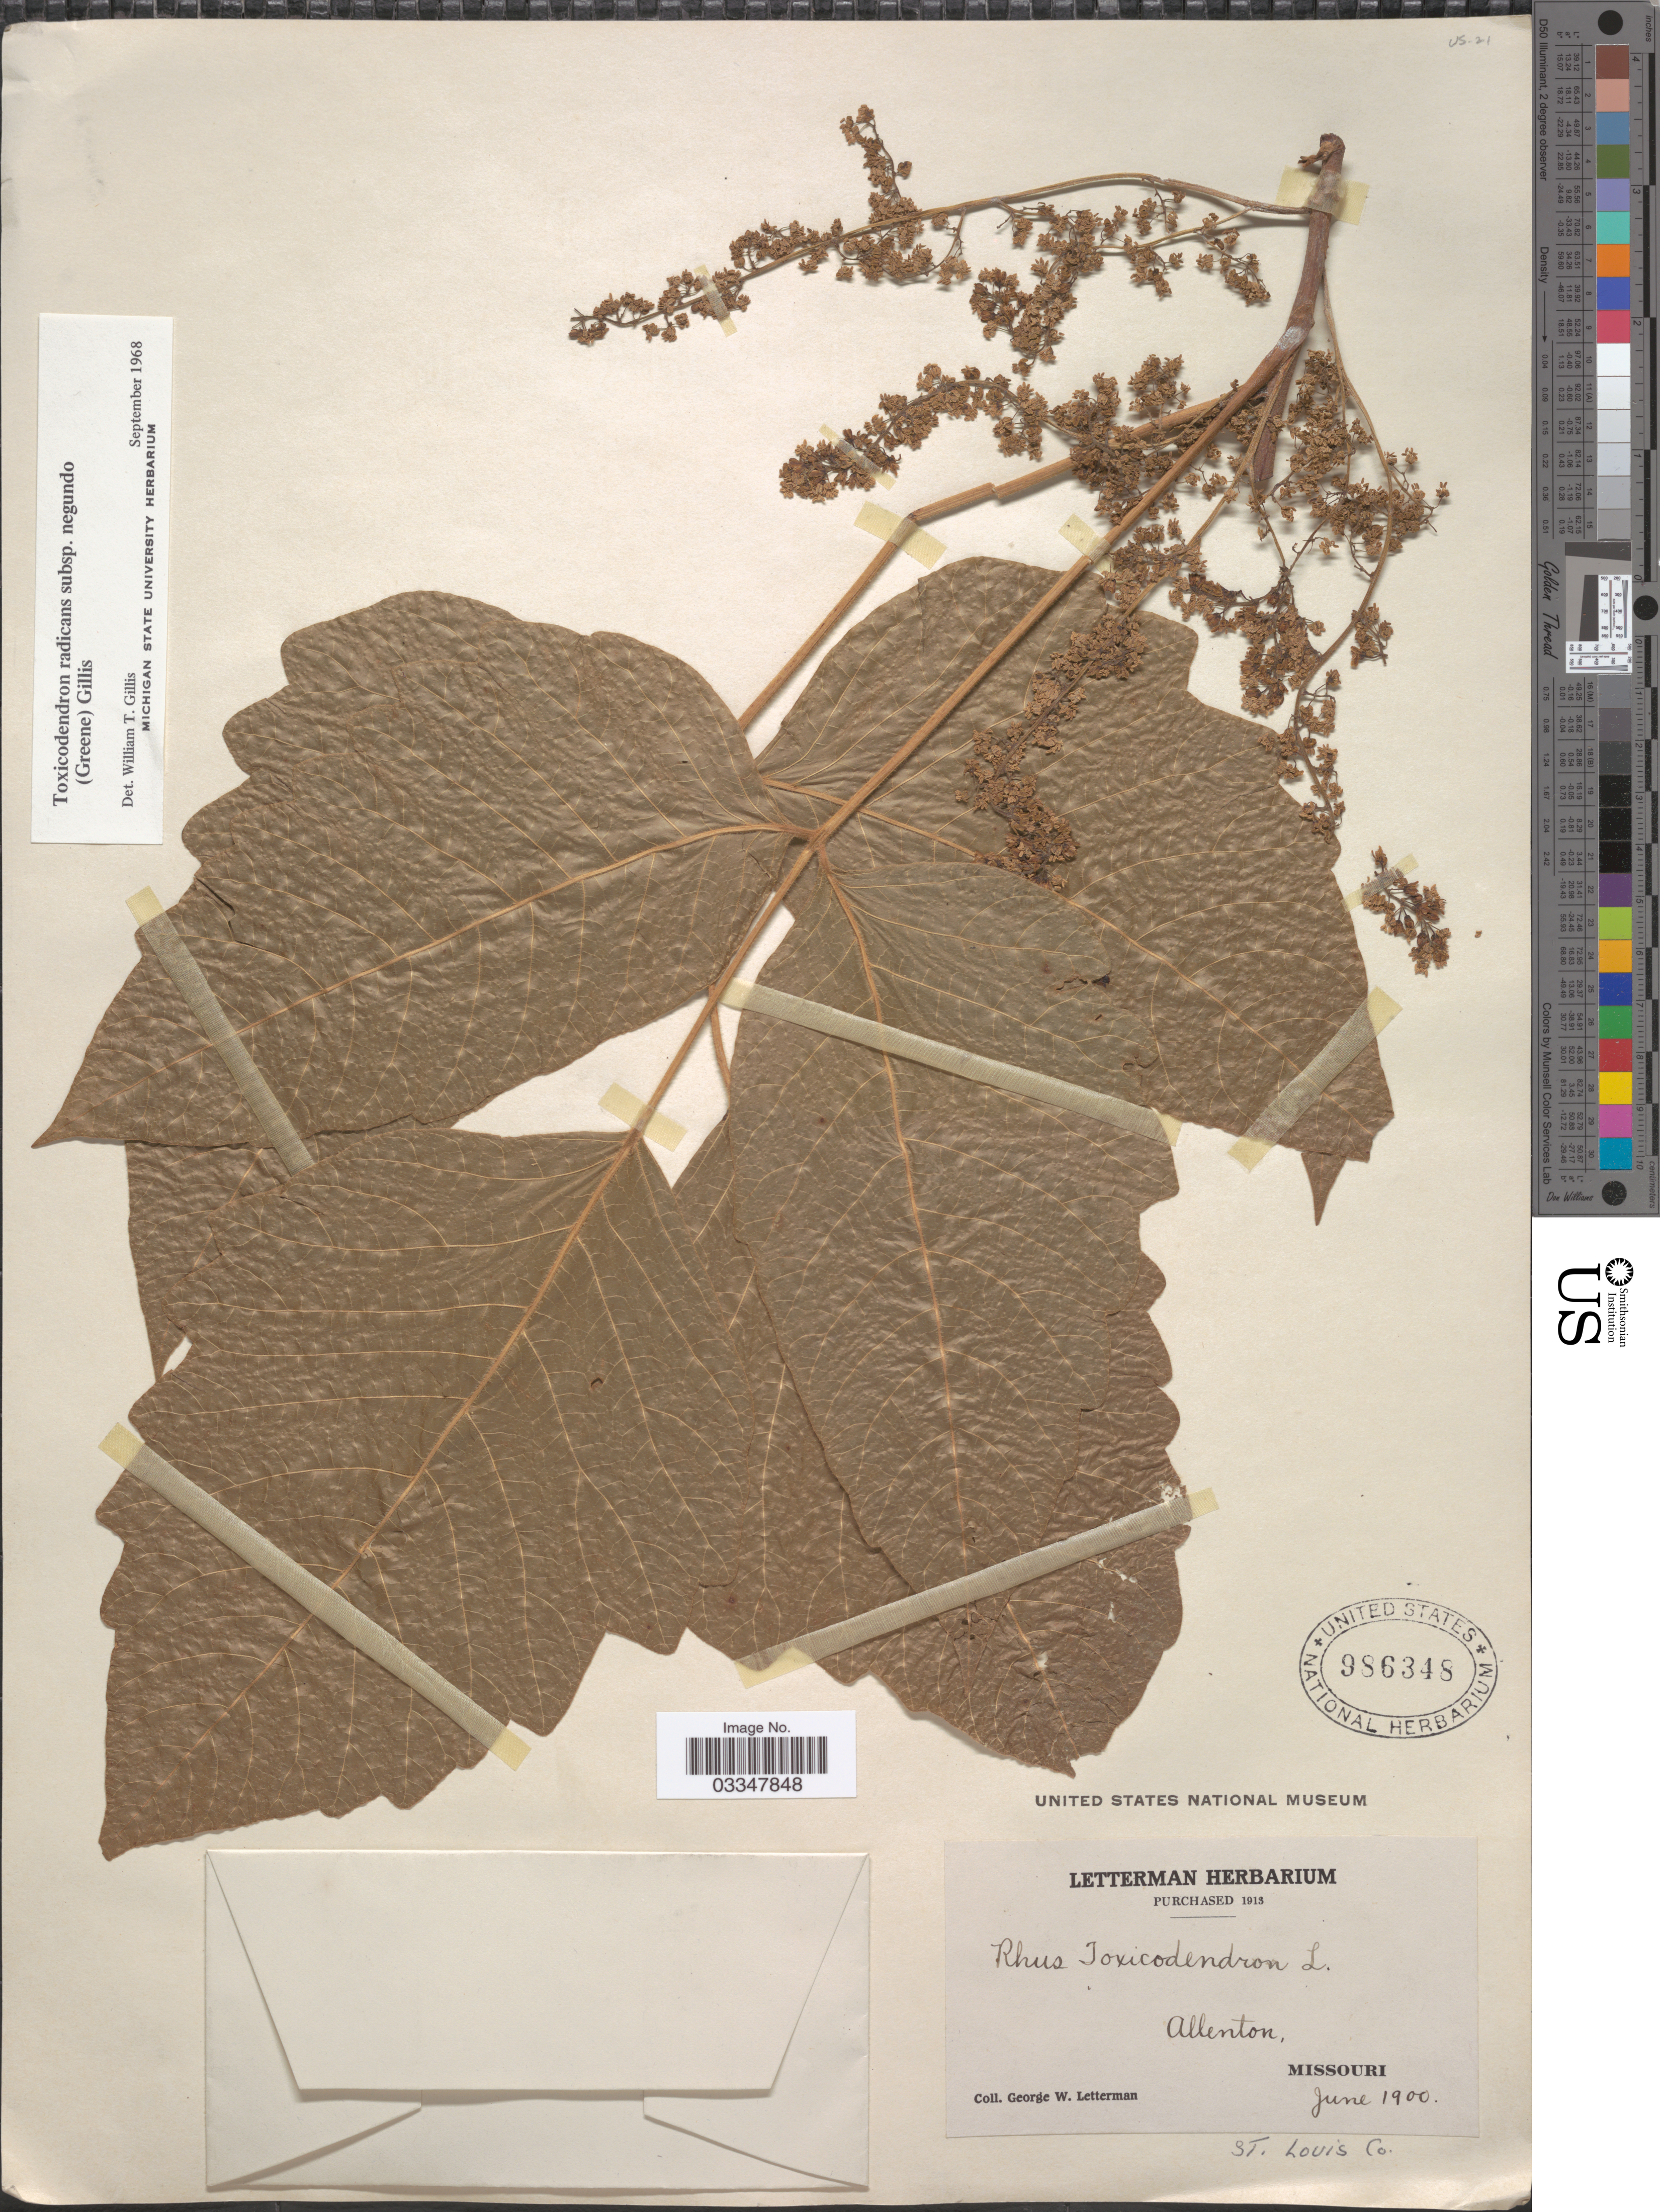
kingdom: Plantae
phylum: Tracheophyta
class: Magnoliopsida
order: Sapindales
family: Anacardiaceae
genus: Toxicodendron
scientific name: Toxicodendron radicans subsp. negundo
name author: (Greene) Gillis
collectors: G. W. Letterman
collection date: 1900-06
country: United States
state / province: Missouri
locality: Allenton, St. Louis Co.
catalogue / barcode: US 986348